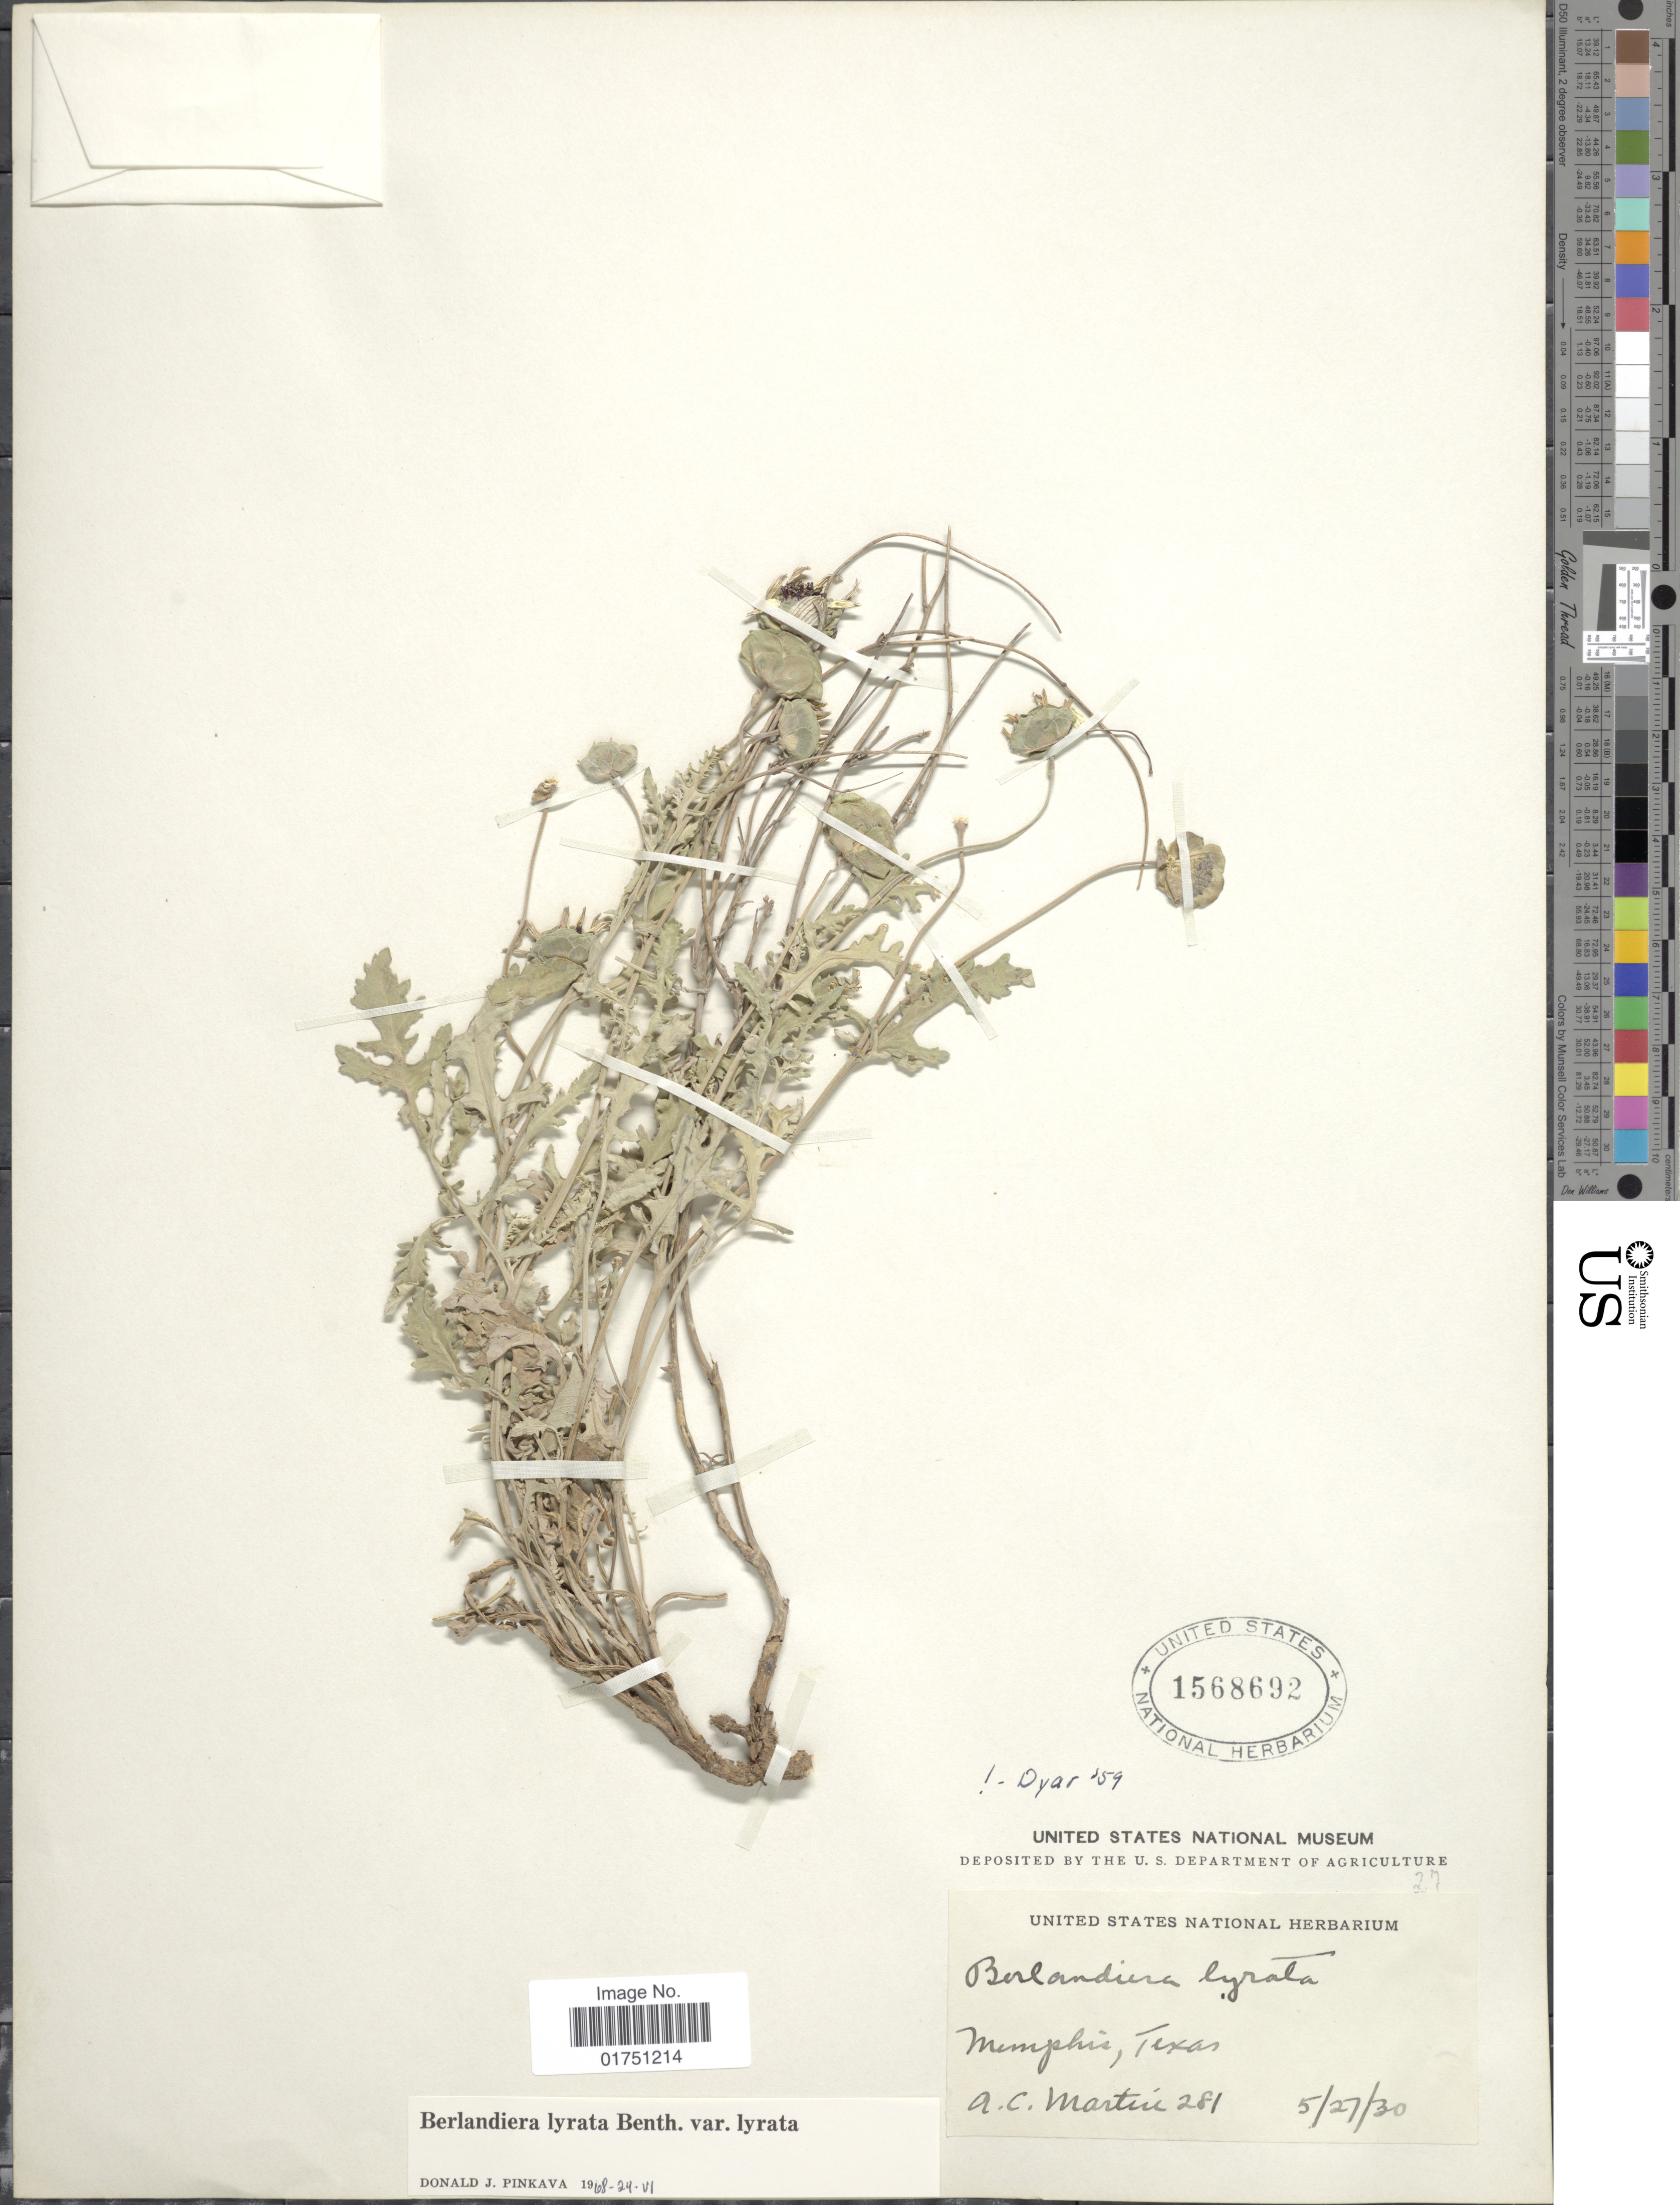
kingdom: Plantae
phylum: Tracheophyta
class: Magnoliopsida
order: Asterales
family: Asteraceae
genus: Berlandiera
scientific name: Berlandiera lyrata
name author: Benth.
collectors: A. C. Martin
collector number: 281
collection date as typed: Transcribed d/m/y: 27/5/30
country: United States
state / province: Texas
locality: Memphis, Texas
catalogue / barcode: US 1568692